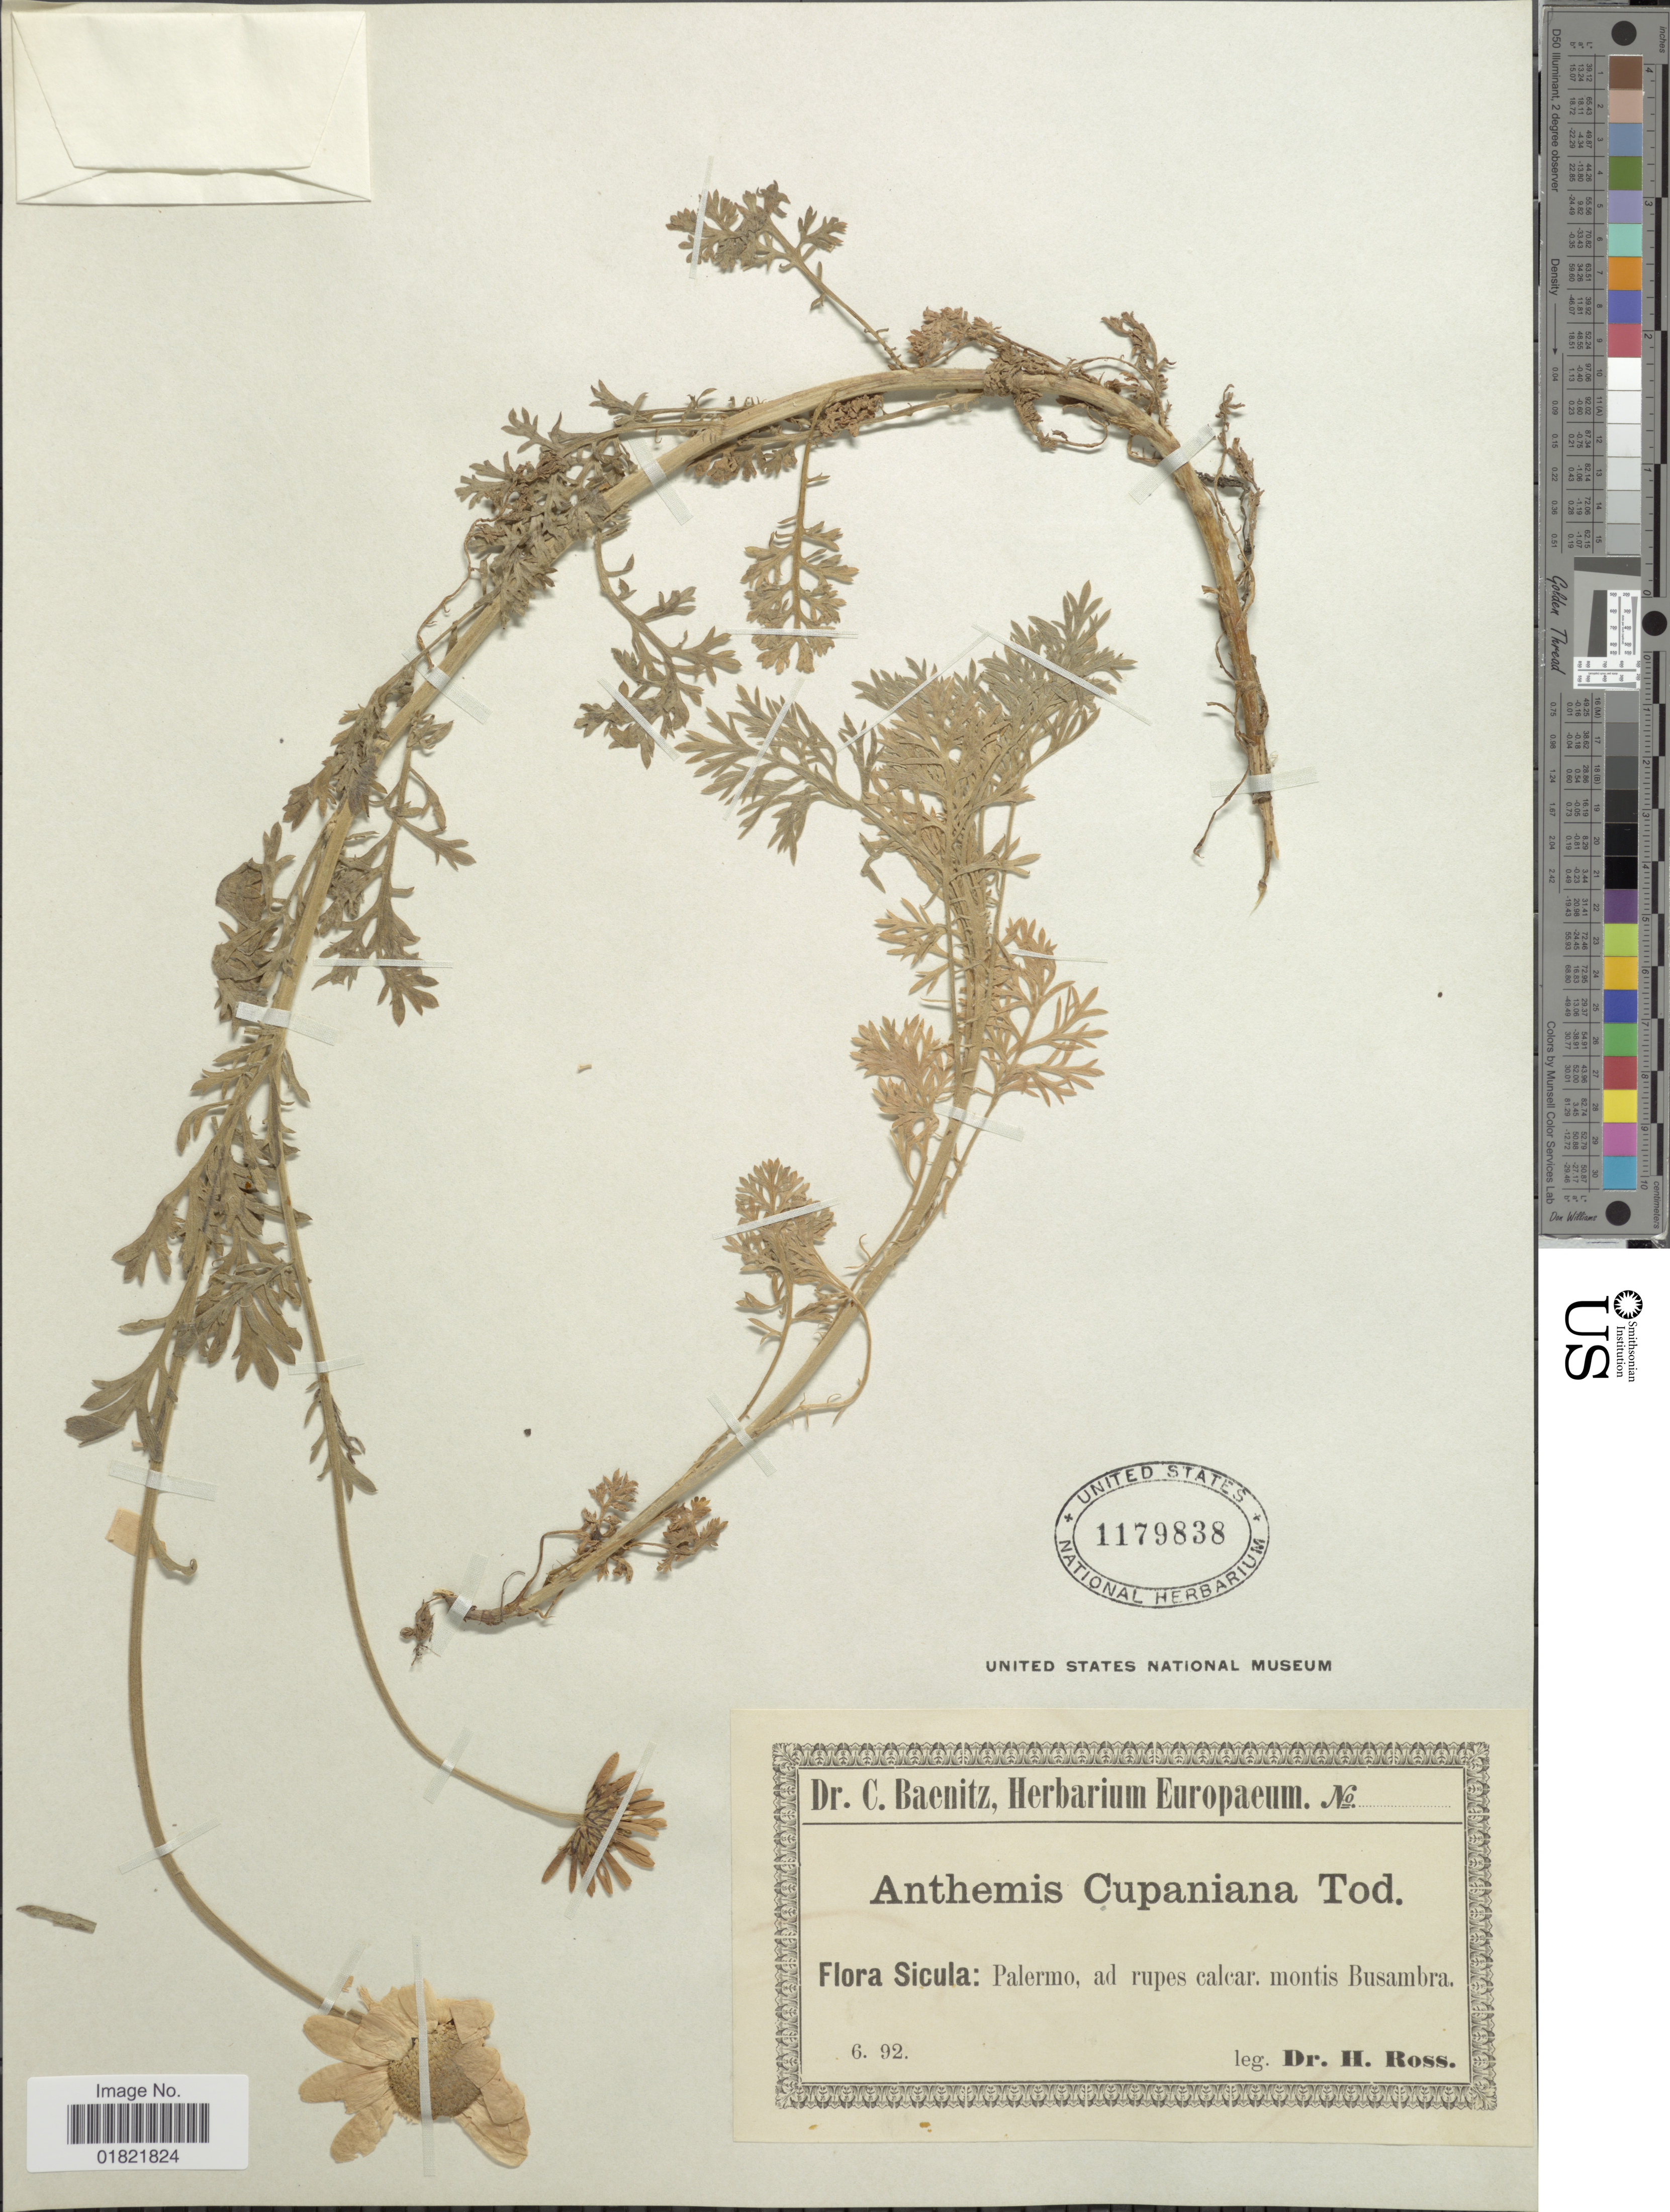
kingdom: Plantae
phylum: Tracheophyta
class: Magnoliopsida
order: Asterales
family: Asteraceae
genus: Anthemis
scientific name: Anthemis cupaniana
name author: Tod.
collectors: H. Gross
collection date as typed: Transcribed d/m/y: /6/92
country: Italy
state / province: Siciliana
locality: Sicula: Palermo, ad rupes calcar, montis Busambra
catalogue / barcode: US 1179838